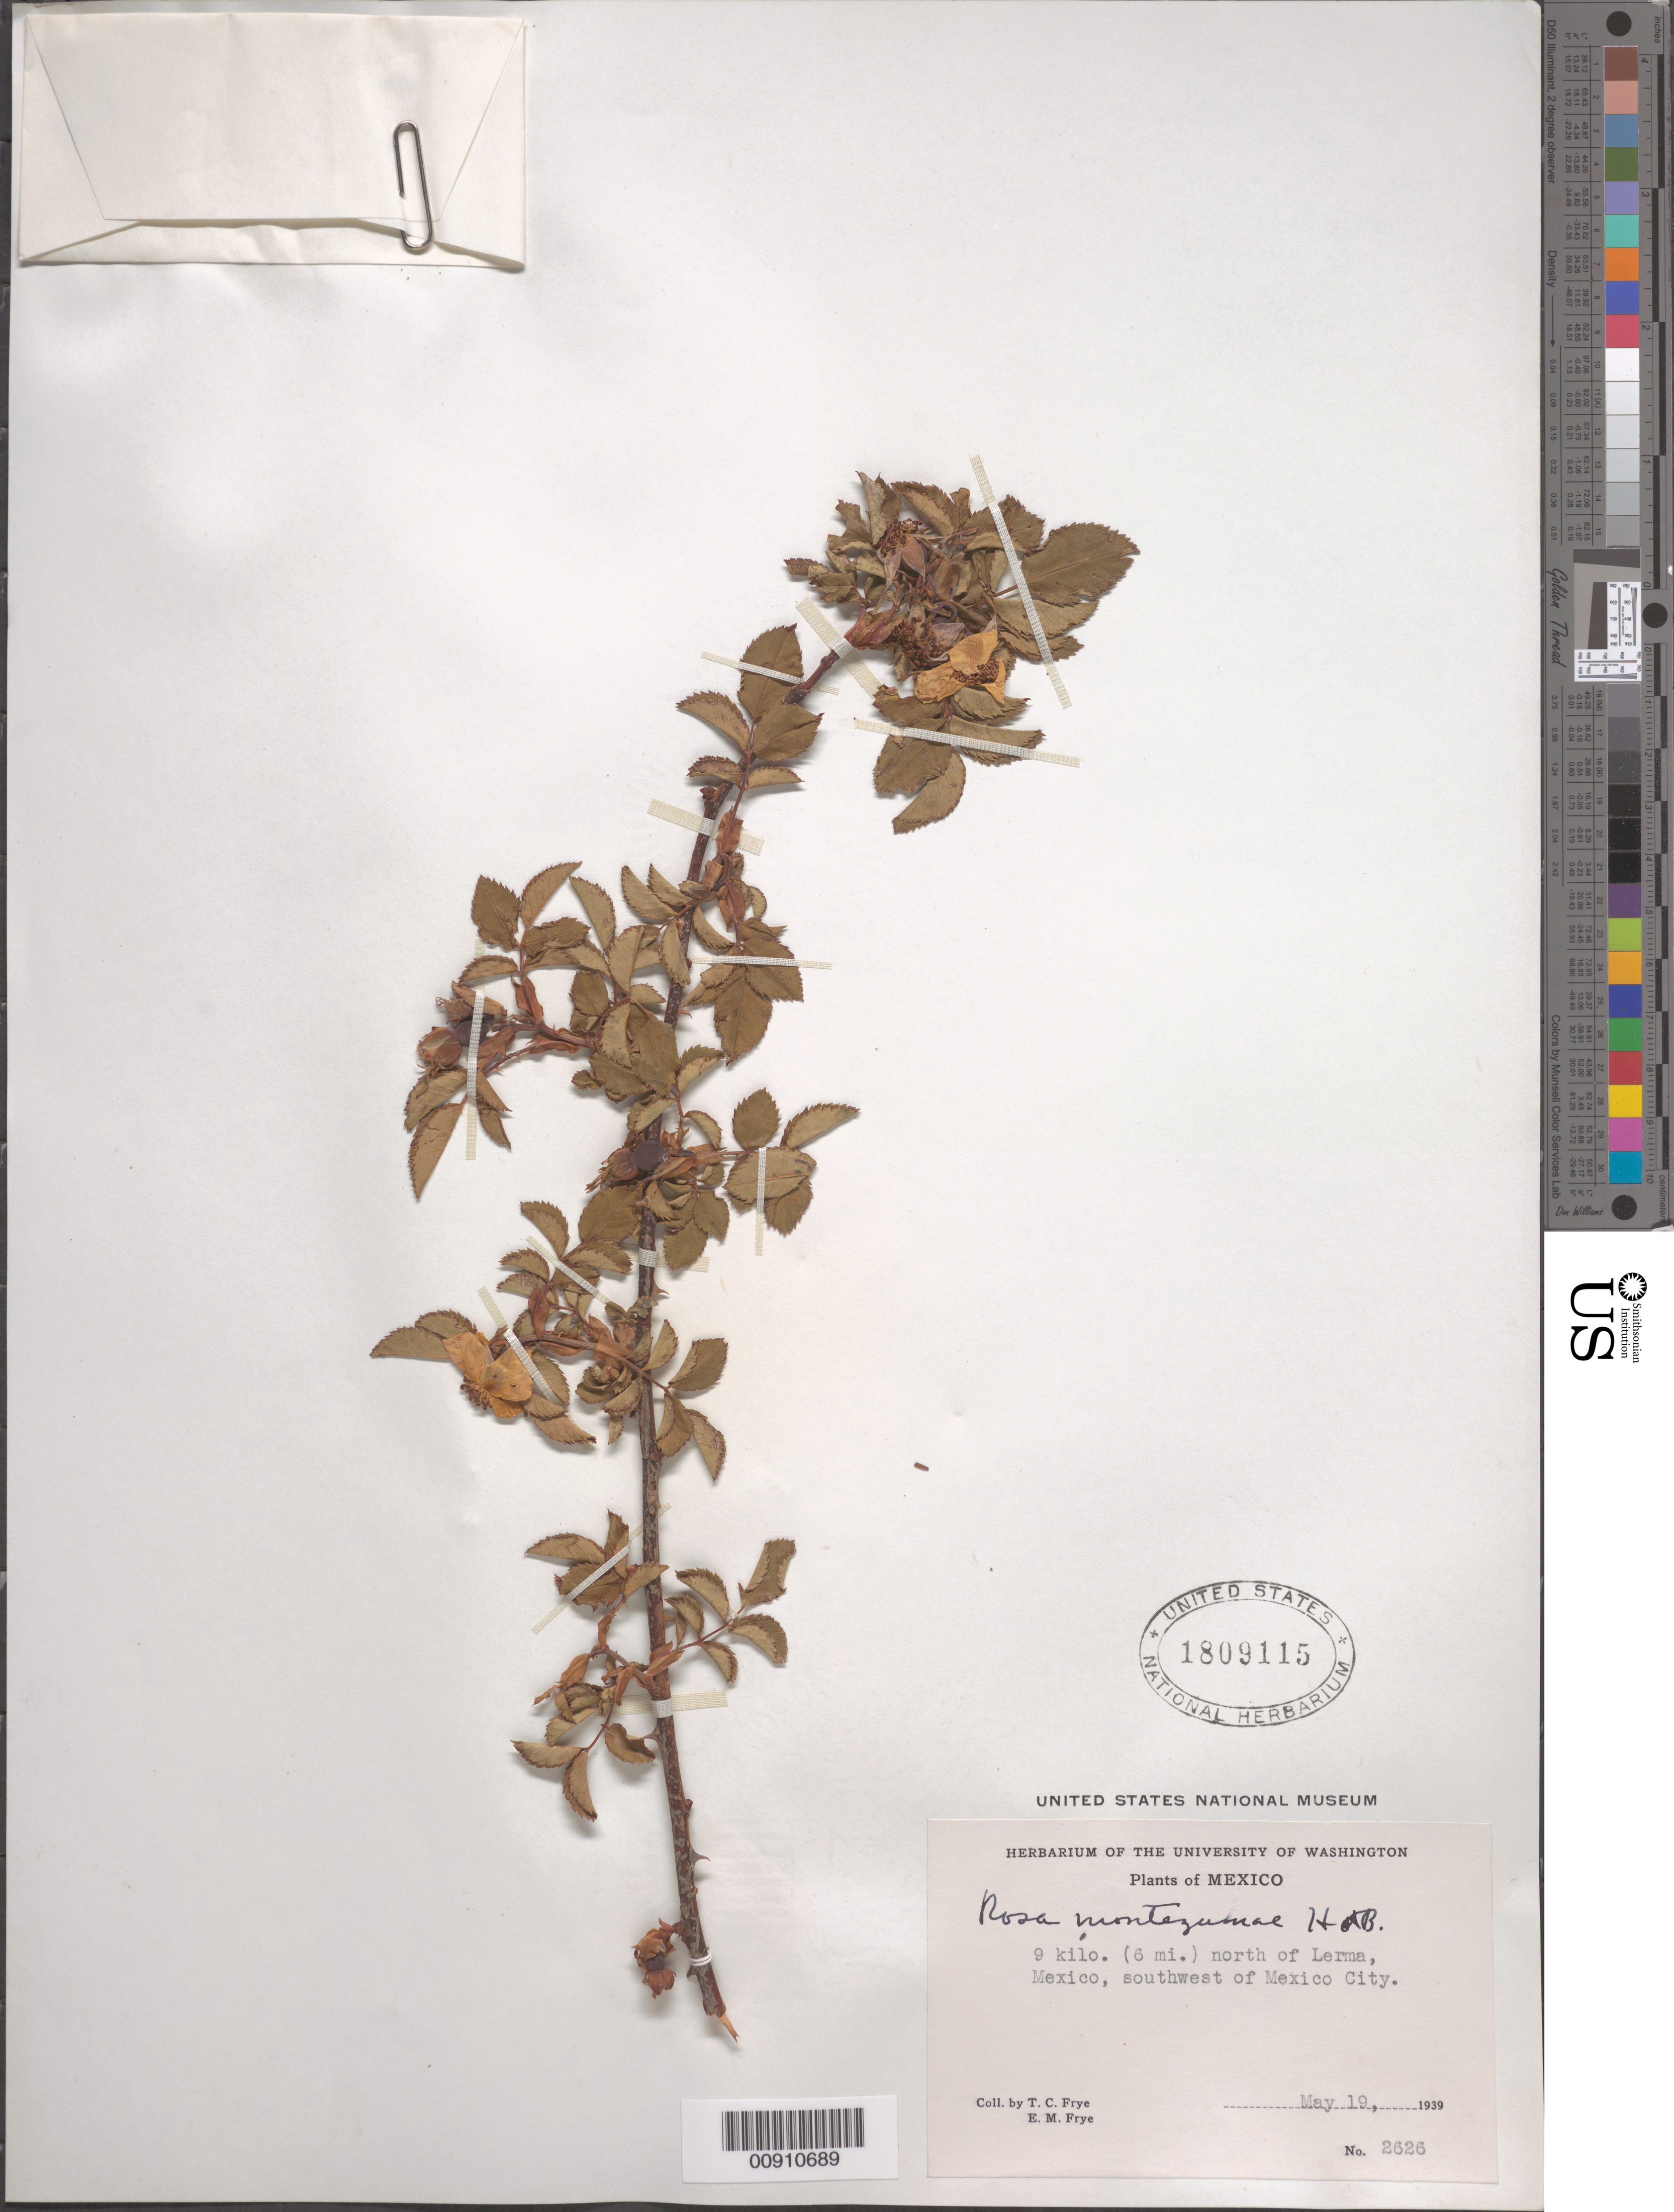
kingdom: Plantae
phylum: Tracheophyta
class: Magnoliopsida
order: Rosales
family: Rosaceae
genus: Rosa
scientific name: Rosa montezumae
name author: Humb. & Bonpl. ex Red & Thory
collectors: T. C. Frye & E. Frye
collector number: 2626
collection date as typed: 19 May 1939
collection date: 1939-05-19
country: Mexico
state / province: México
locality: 9 km. (6 mi.) north of Lerma, Mexico, southwest of Mexico City.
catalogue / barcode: US 1809115